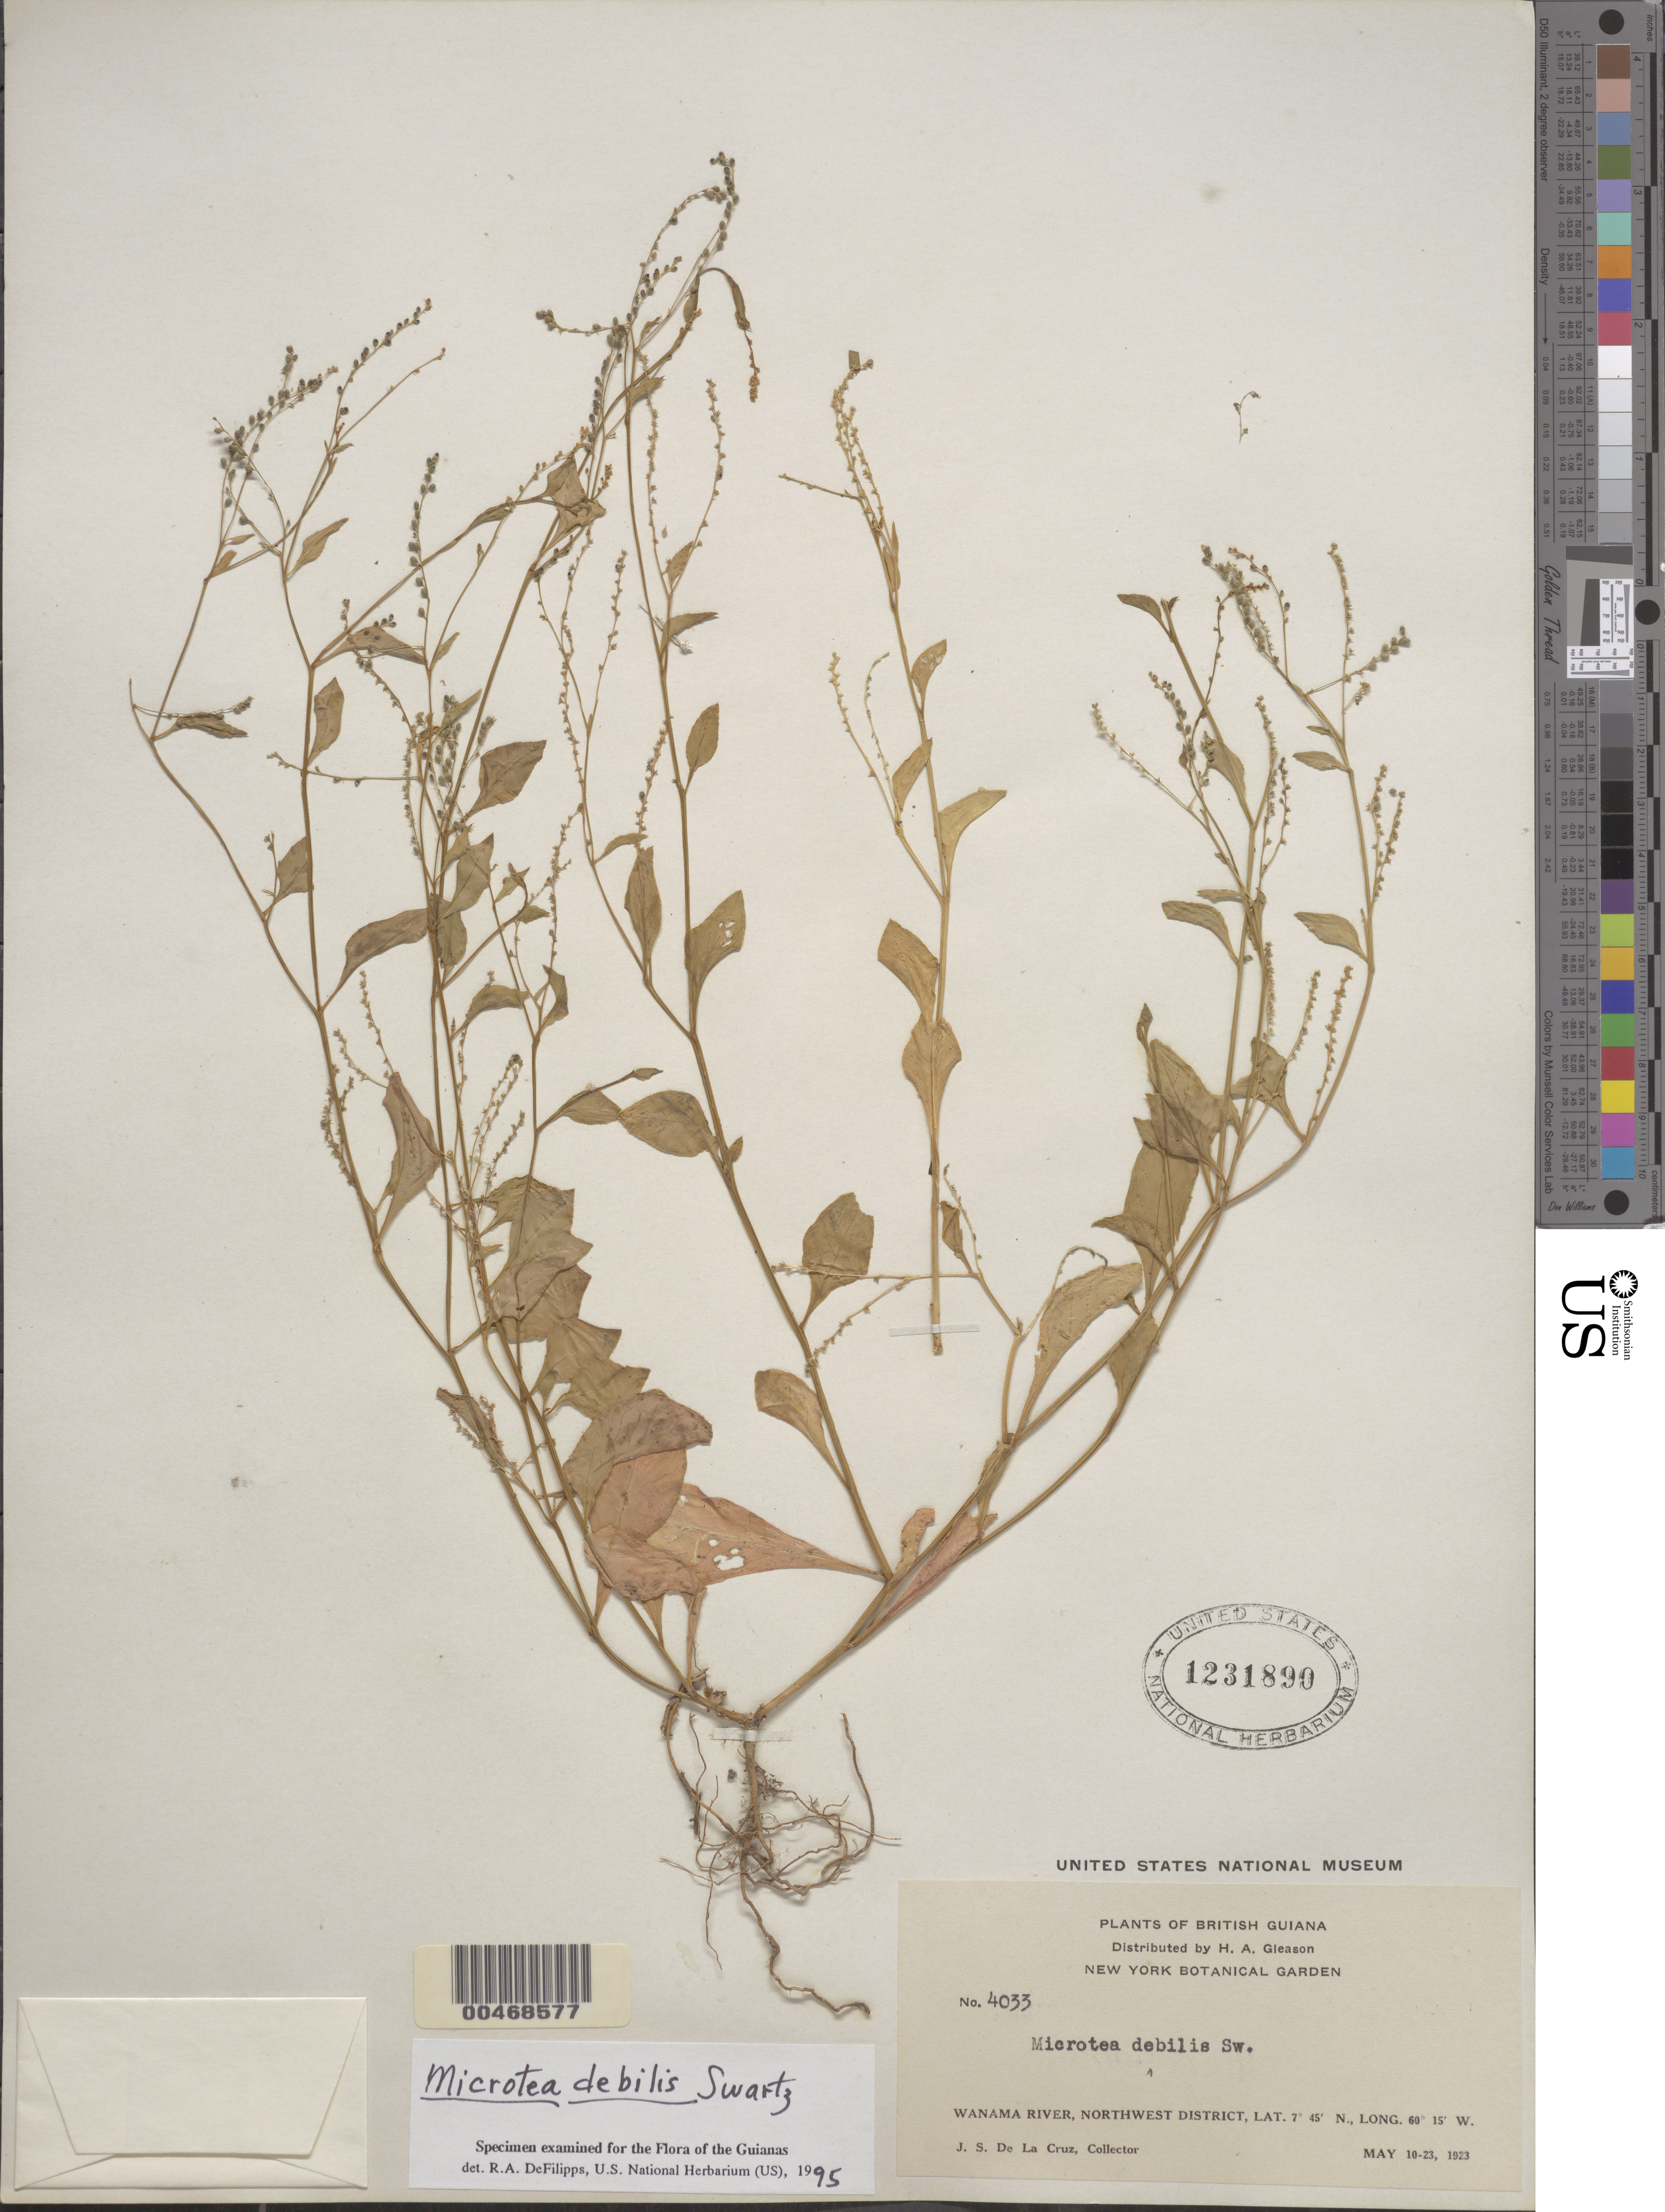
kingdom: Plantae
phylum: Tracheophyta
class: Magnoliopsida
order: Caryophyllales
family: Microteaceae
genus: Microtea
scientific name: Microtea debilis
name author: Sw.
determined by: DeFilipps, R. A.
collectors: J. S. de la Cruz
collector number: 4033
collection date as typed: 10 May 1922 to 23 May 1923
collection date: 1922-05-10/1923-05-23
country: Guyana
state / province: U. Demerara-Berbice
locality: Wanama River. [In former North West Region.]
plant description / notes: K, NY, US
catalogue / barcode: US 1231890